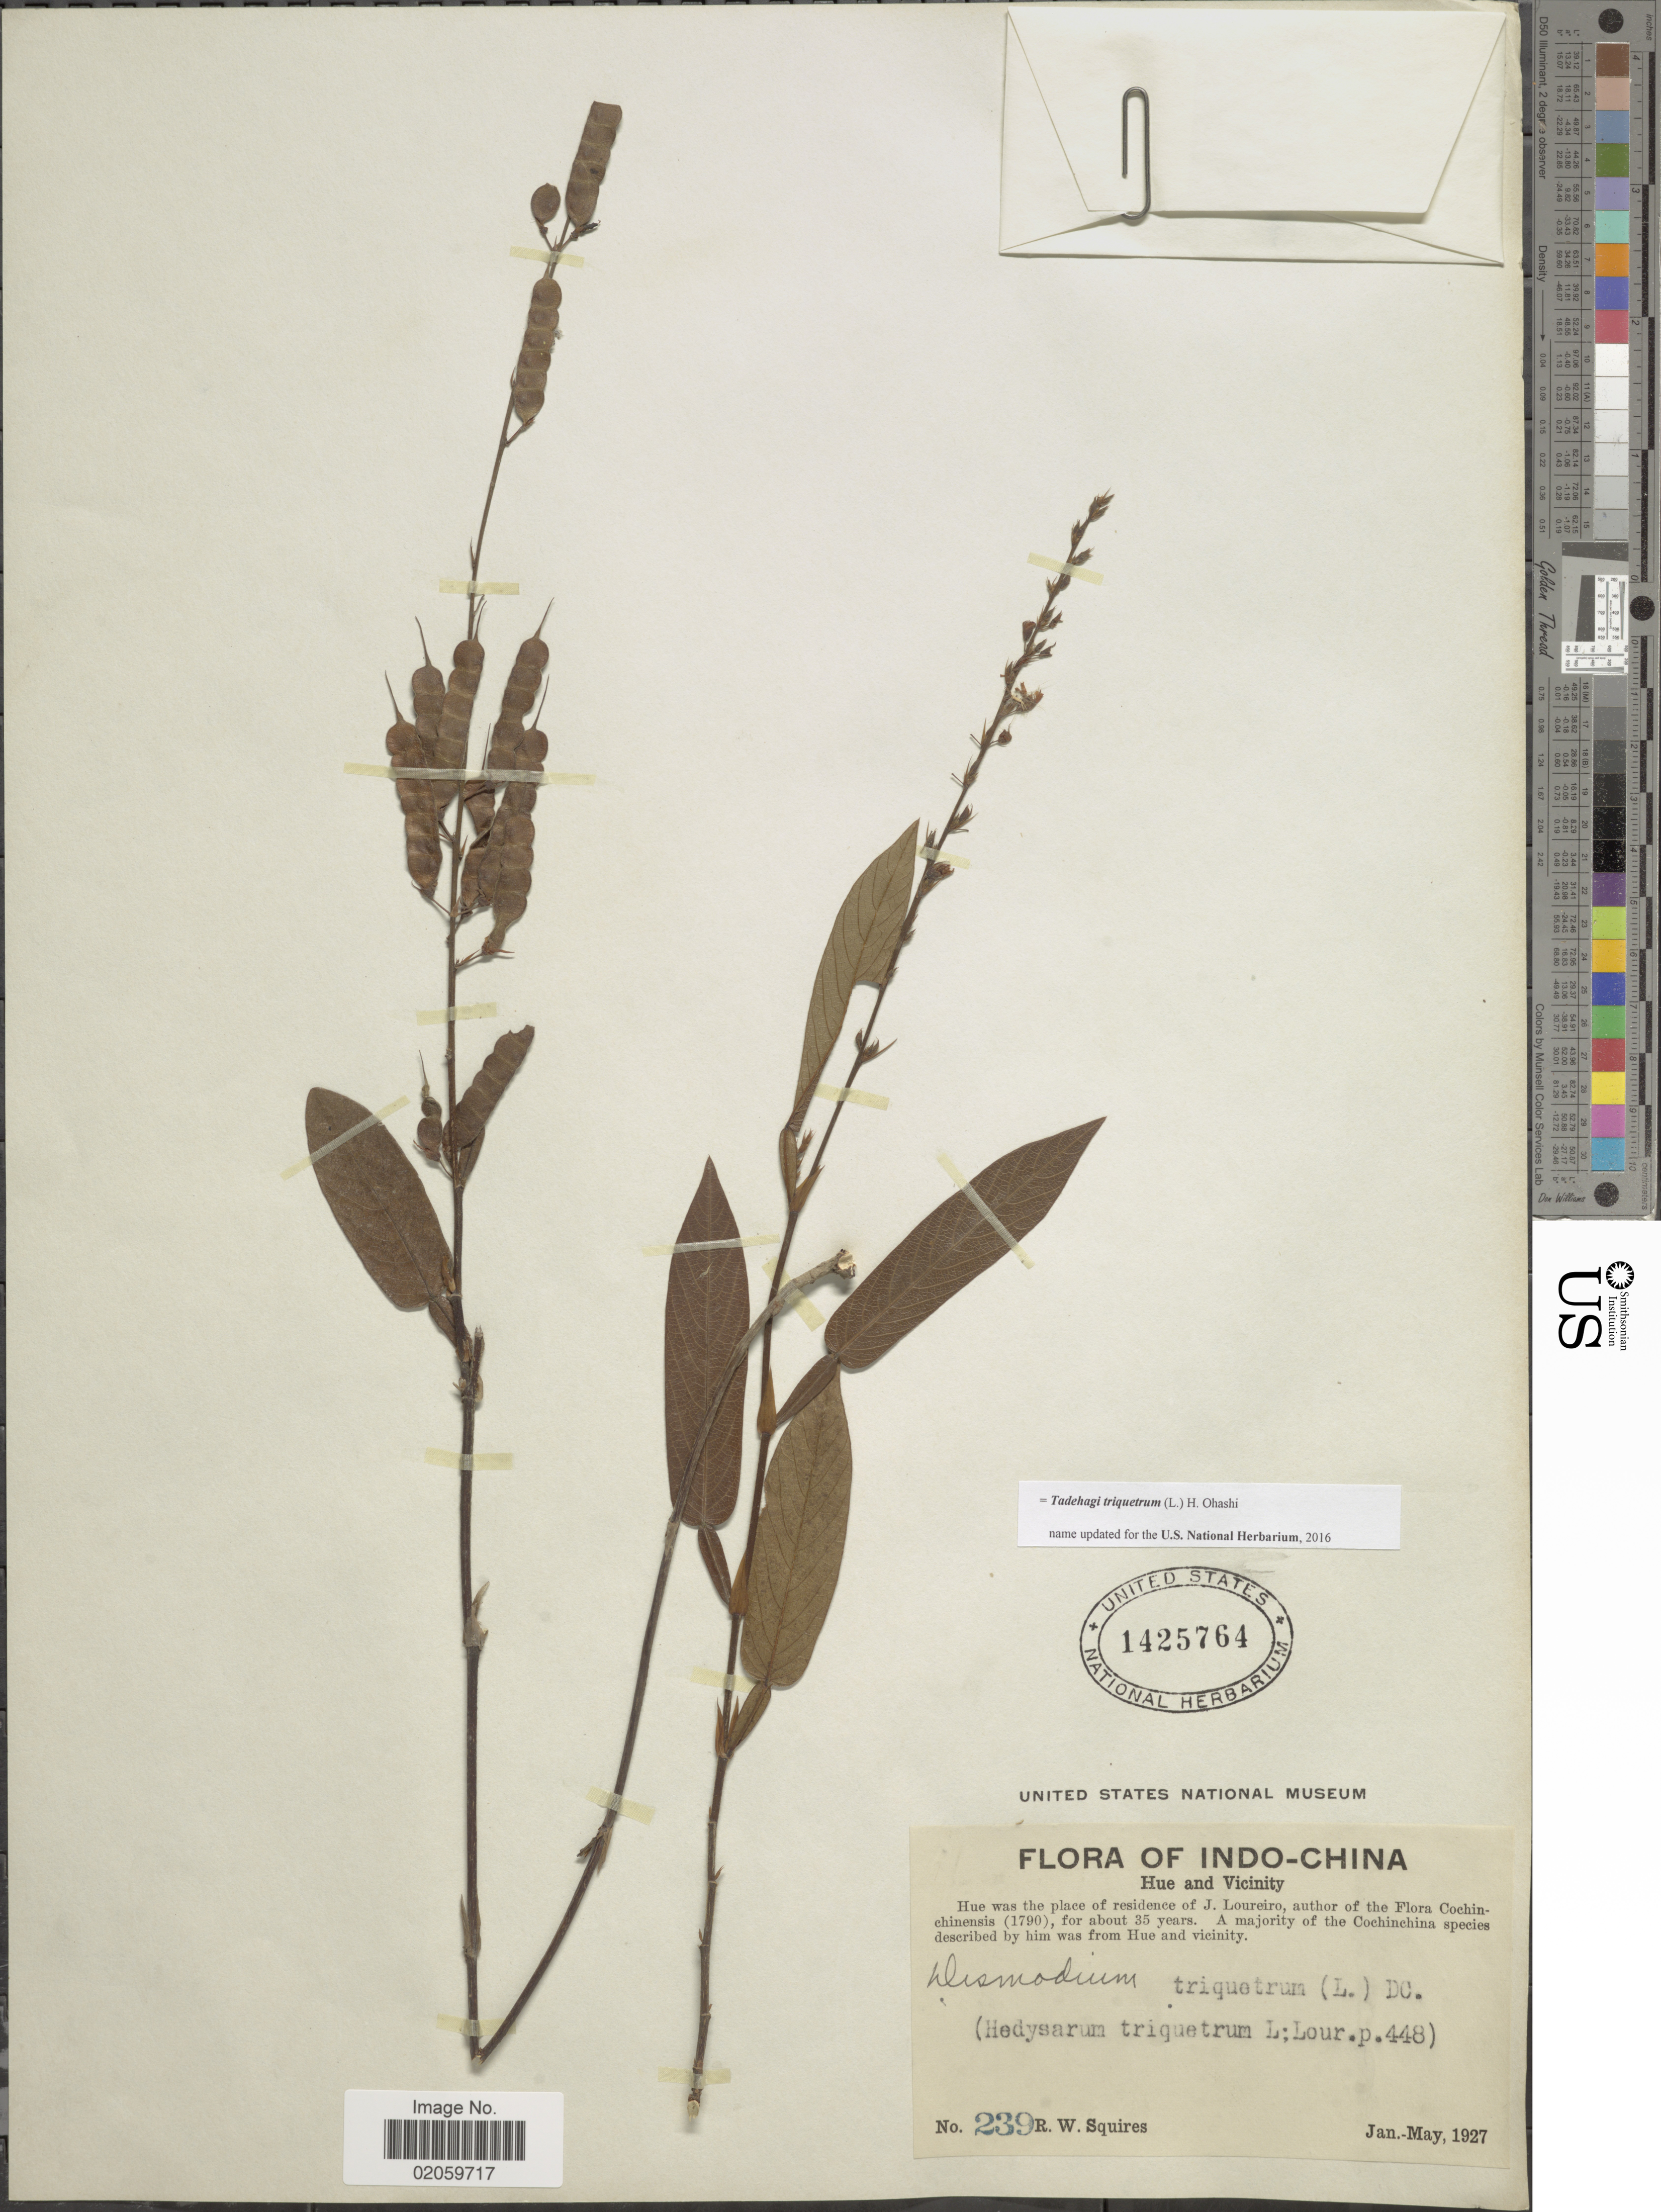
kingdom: Plantae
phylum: Tracheophyta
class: Magnoliopsida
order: Fabales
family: Fabaceae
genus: Tadehagi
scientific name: Tadehagi triquetrum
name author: (L.) H. Ohashi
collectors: R. Squires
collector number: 239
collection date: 1927-01/1927-05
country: Vietnam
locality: Indo-China Hue and vicinity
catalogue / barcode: US 1425764